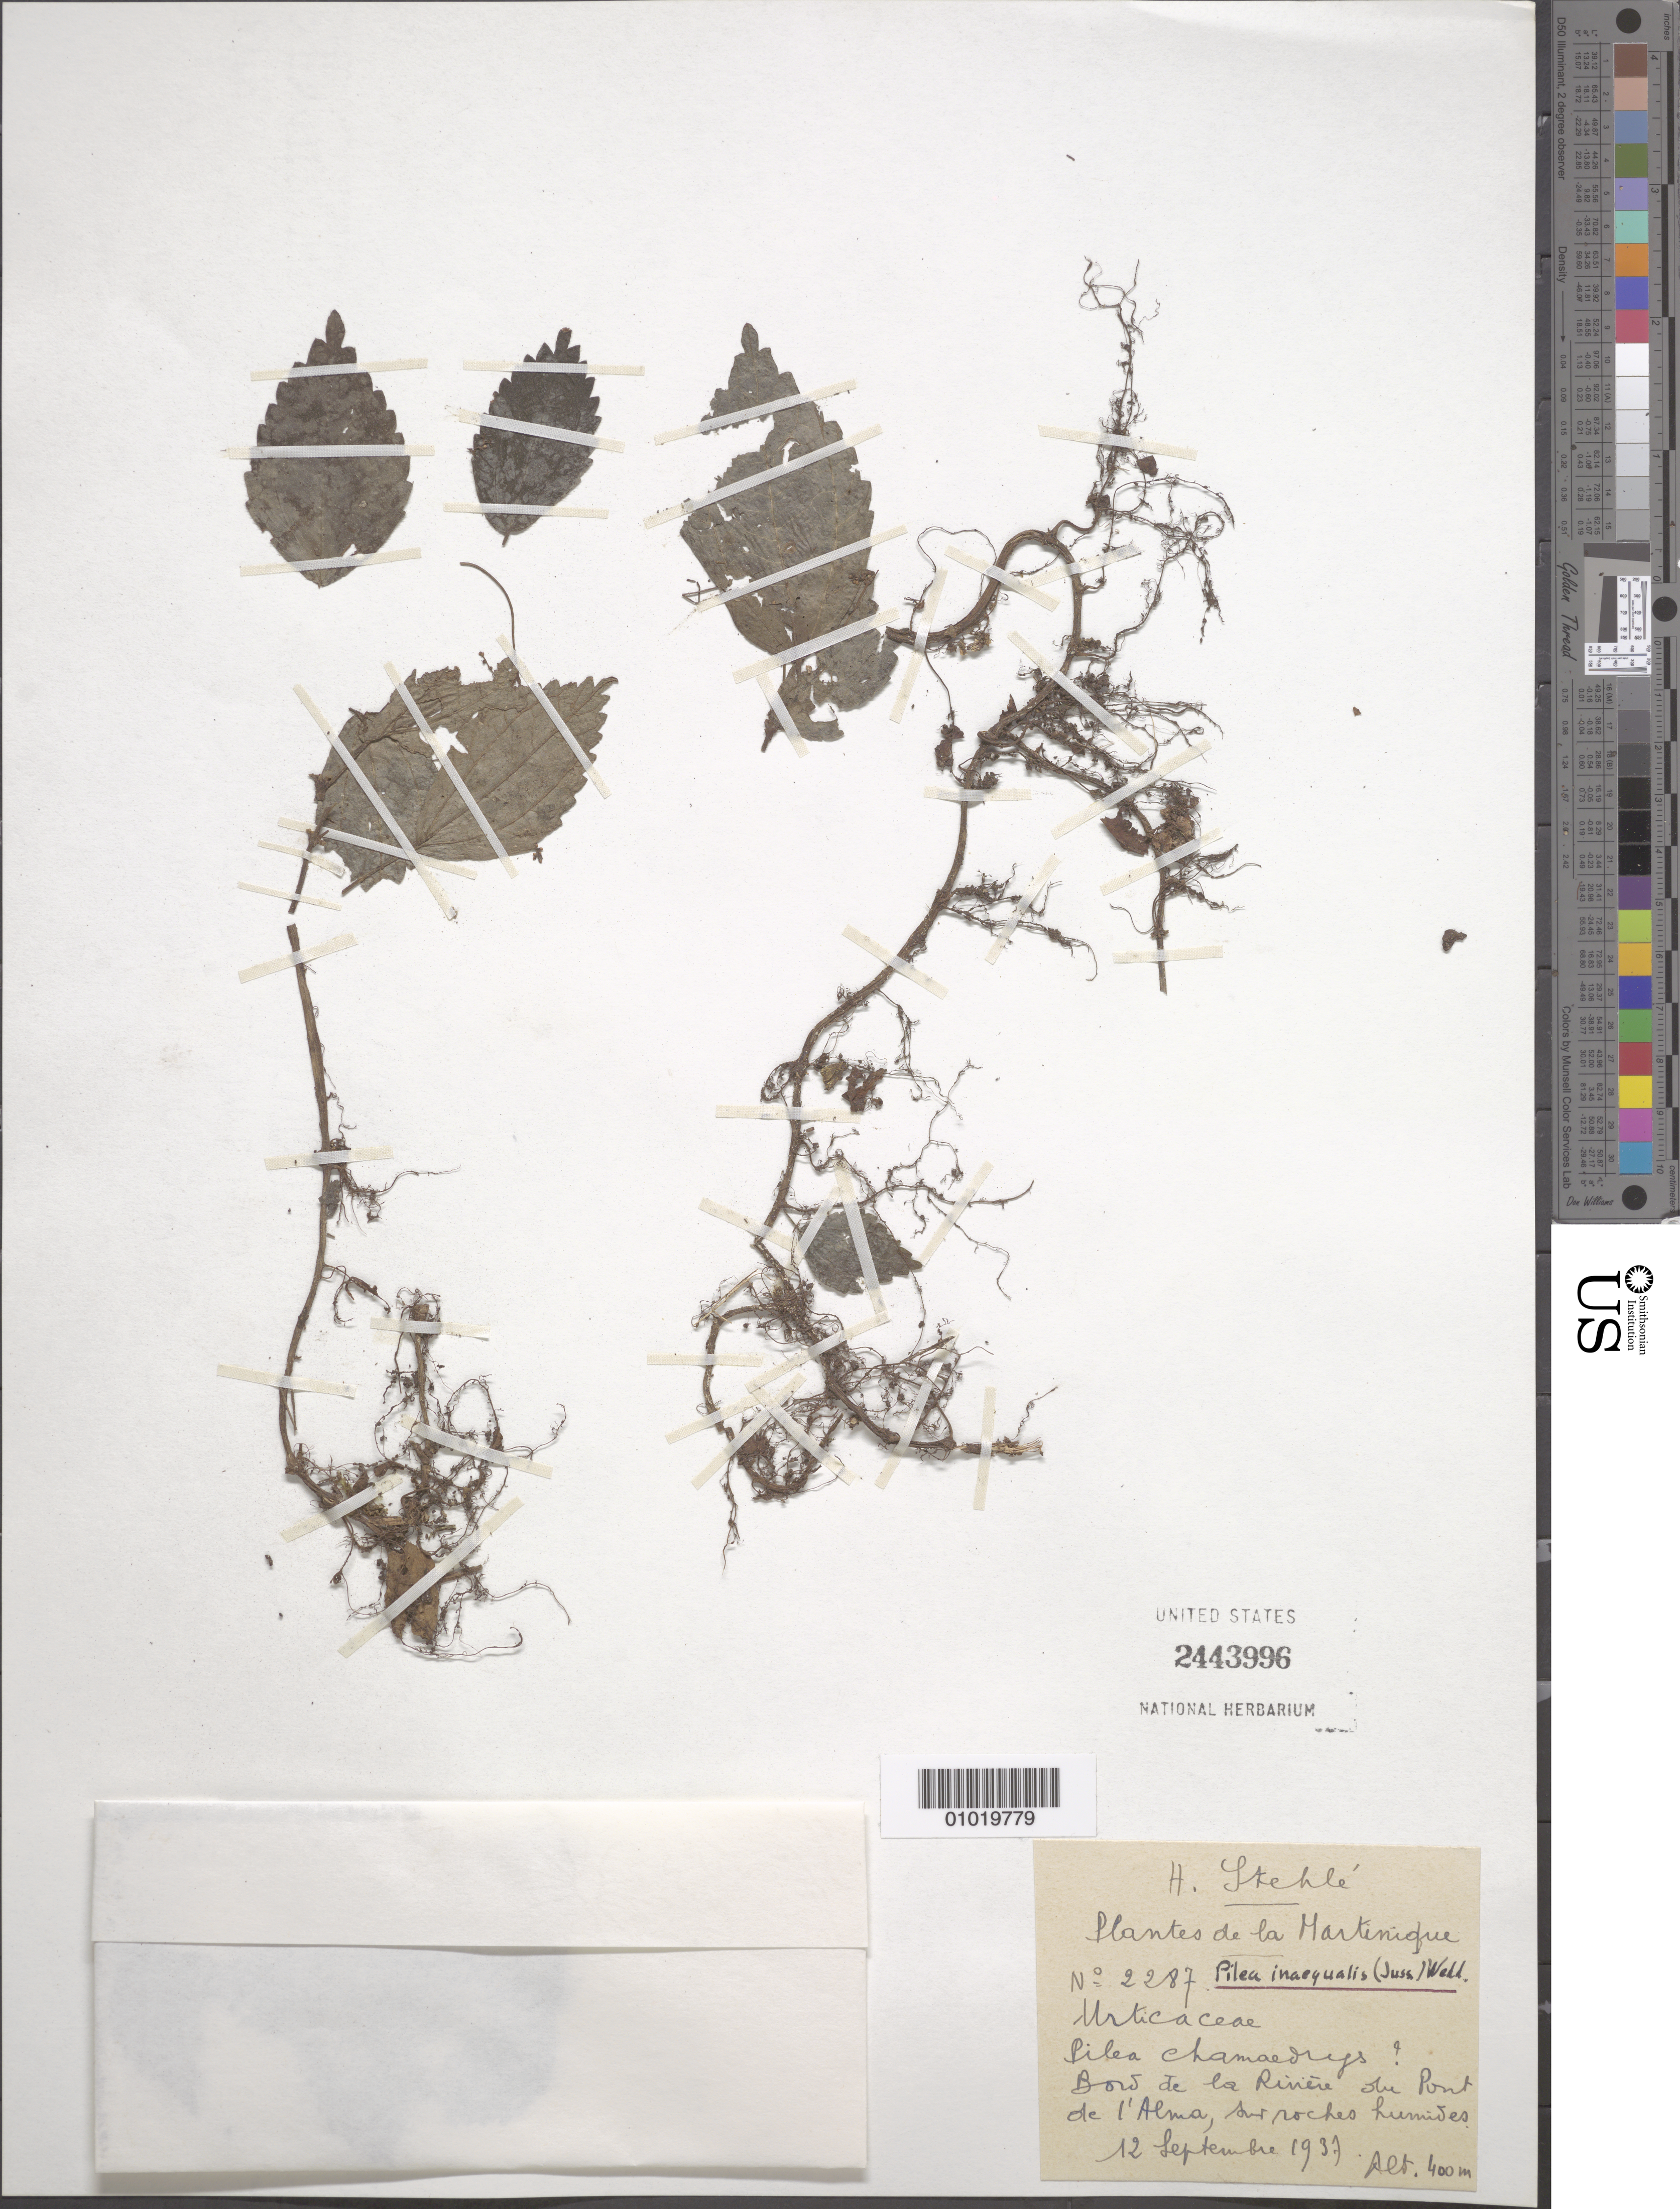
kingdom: Plantae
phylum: Tracheophyta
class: Magnoliopsida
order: Rosales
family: Urticaceae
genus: Pilea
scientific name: Pilea inaequalis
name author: (Juss. ex Poir.) Wedd.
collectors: H. Stehlé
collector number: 2287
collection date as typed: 12 Sep 1937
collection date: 1937-09-12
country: Martinique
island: Martinique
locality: Bow de la Riviere du Piton de l'Alma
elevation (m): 400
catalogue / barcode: US 2443996